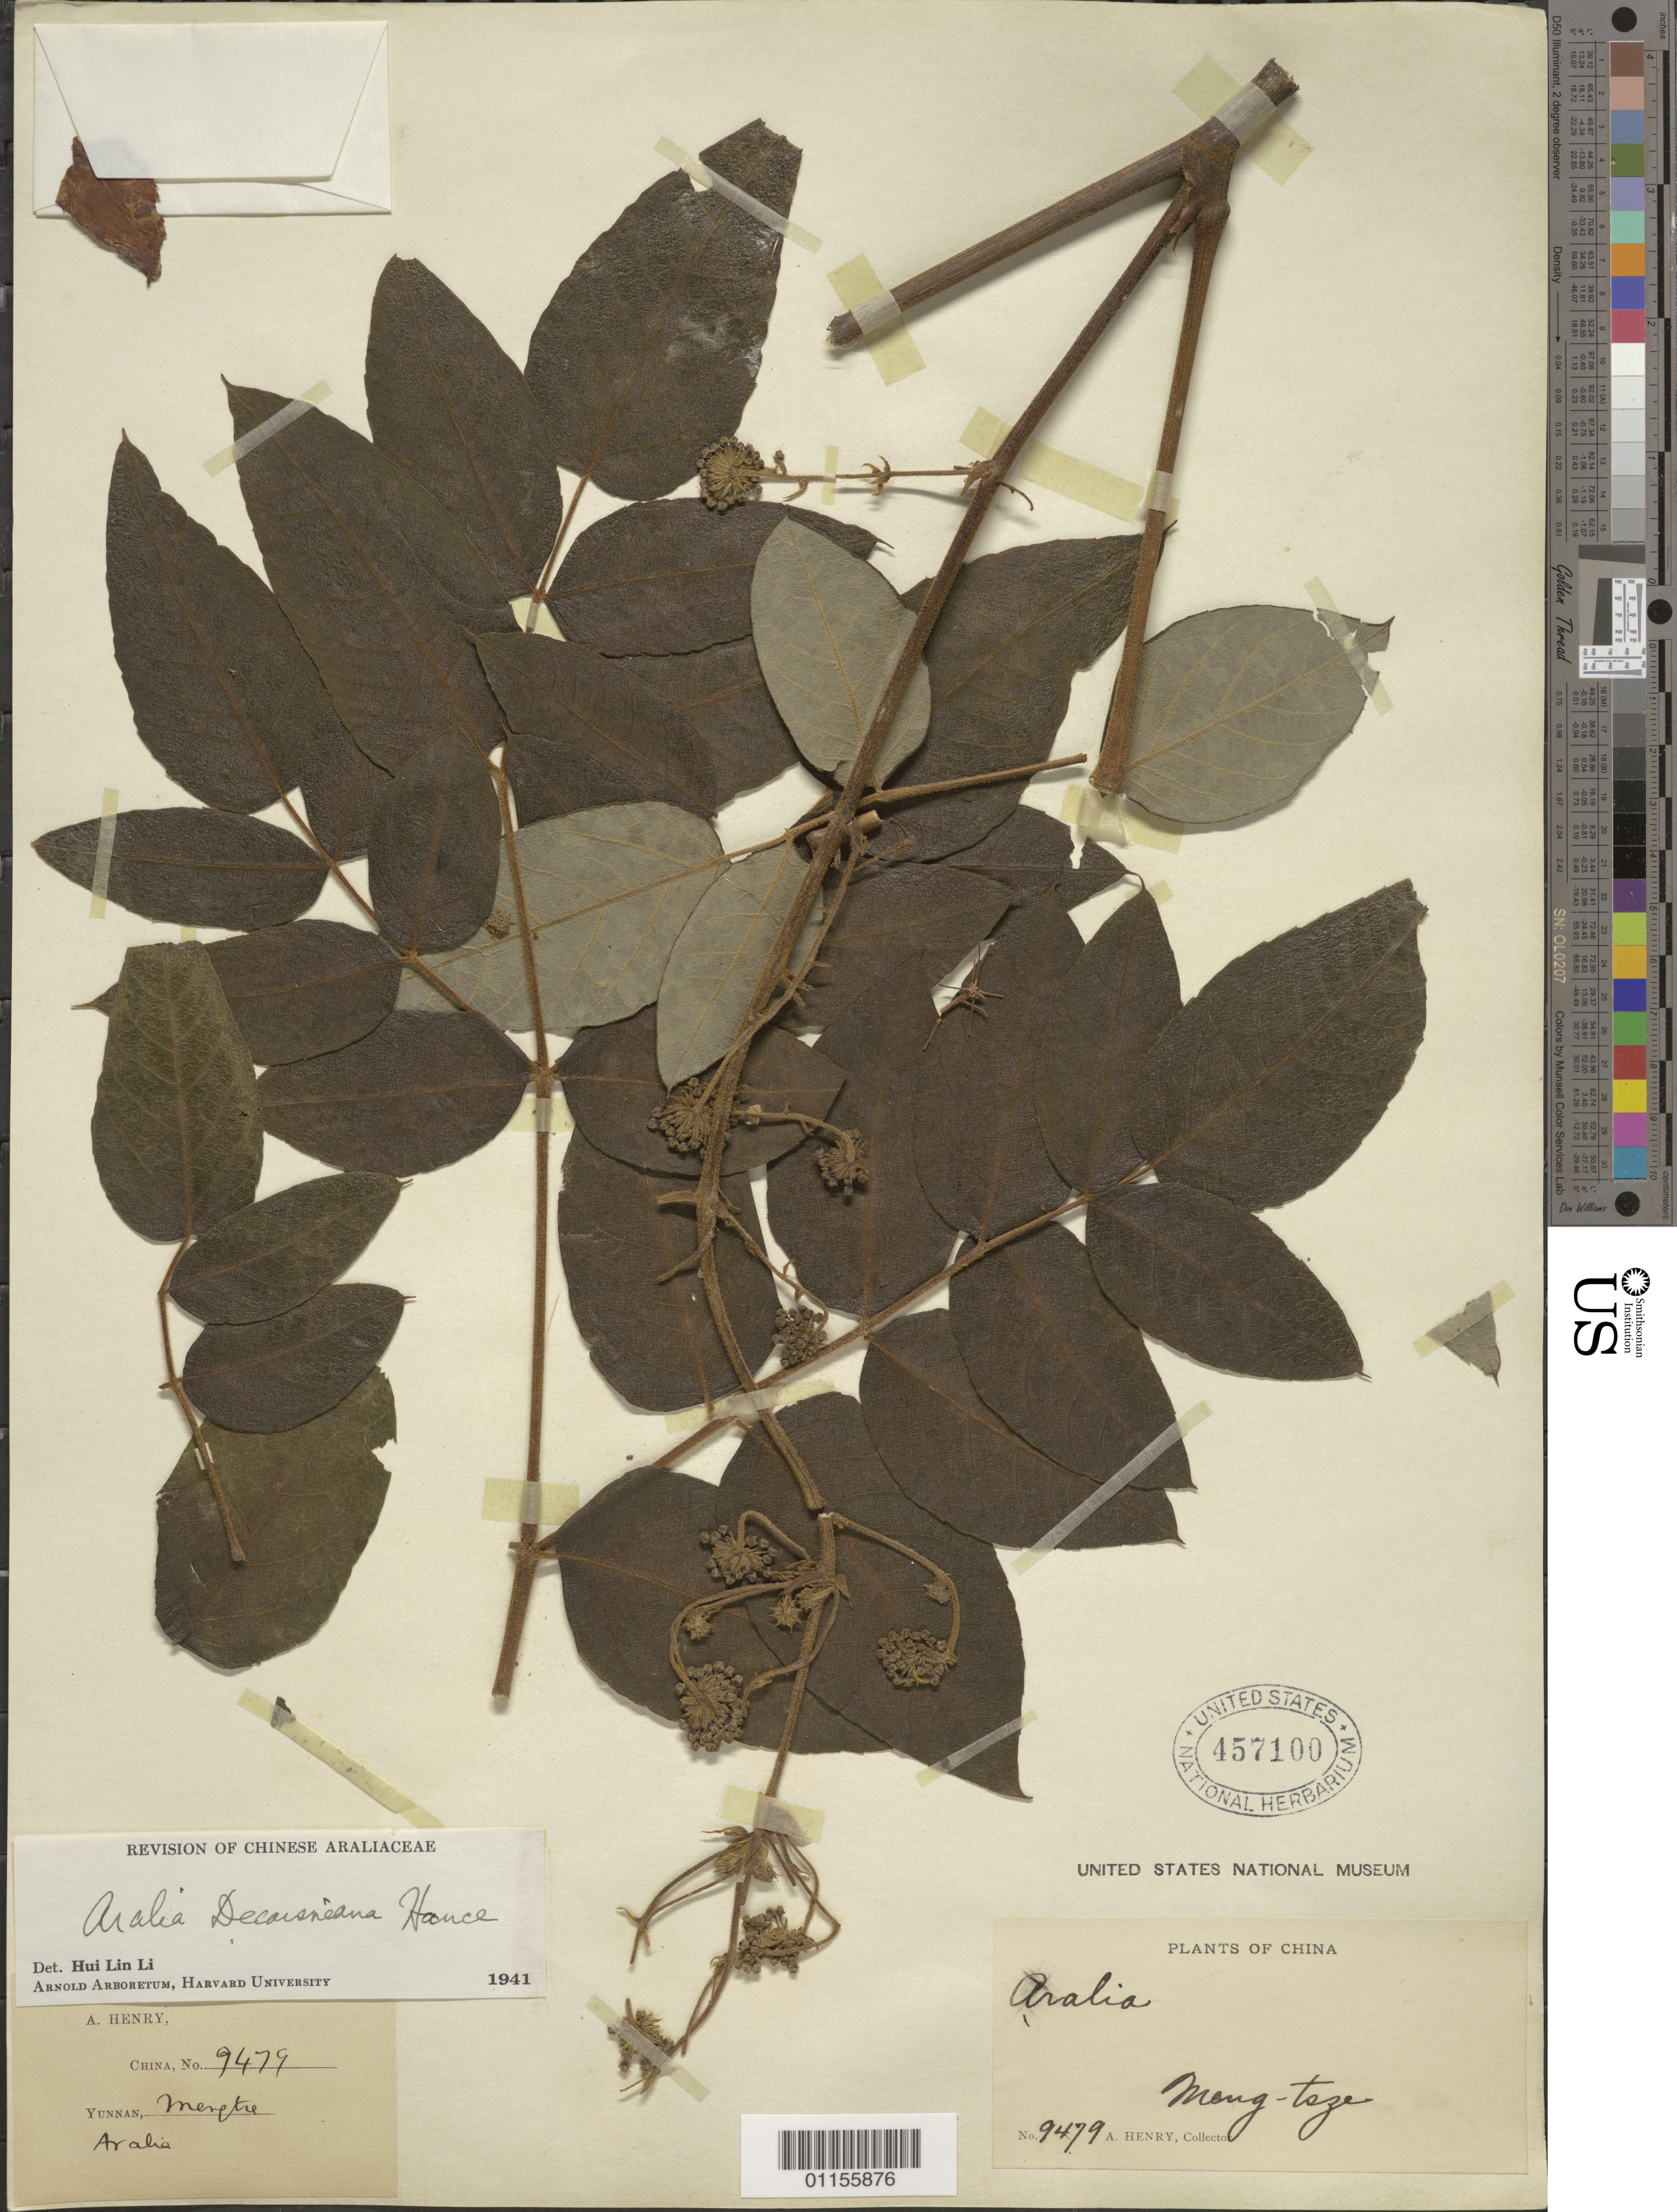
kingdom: Plantae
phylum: Tracheophyta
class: Magnoliopsida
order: Apiales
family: Araliaceae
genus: Aralia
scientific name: Aralia decaisneana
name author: Hance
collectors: A. Henry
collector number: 9479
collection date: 1885/1888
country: China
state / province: Yunnan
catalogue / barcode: US 457100